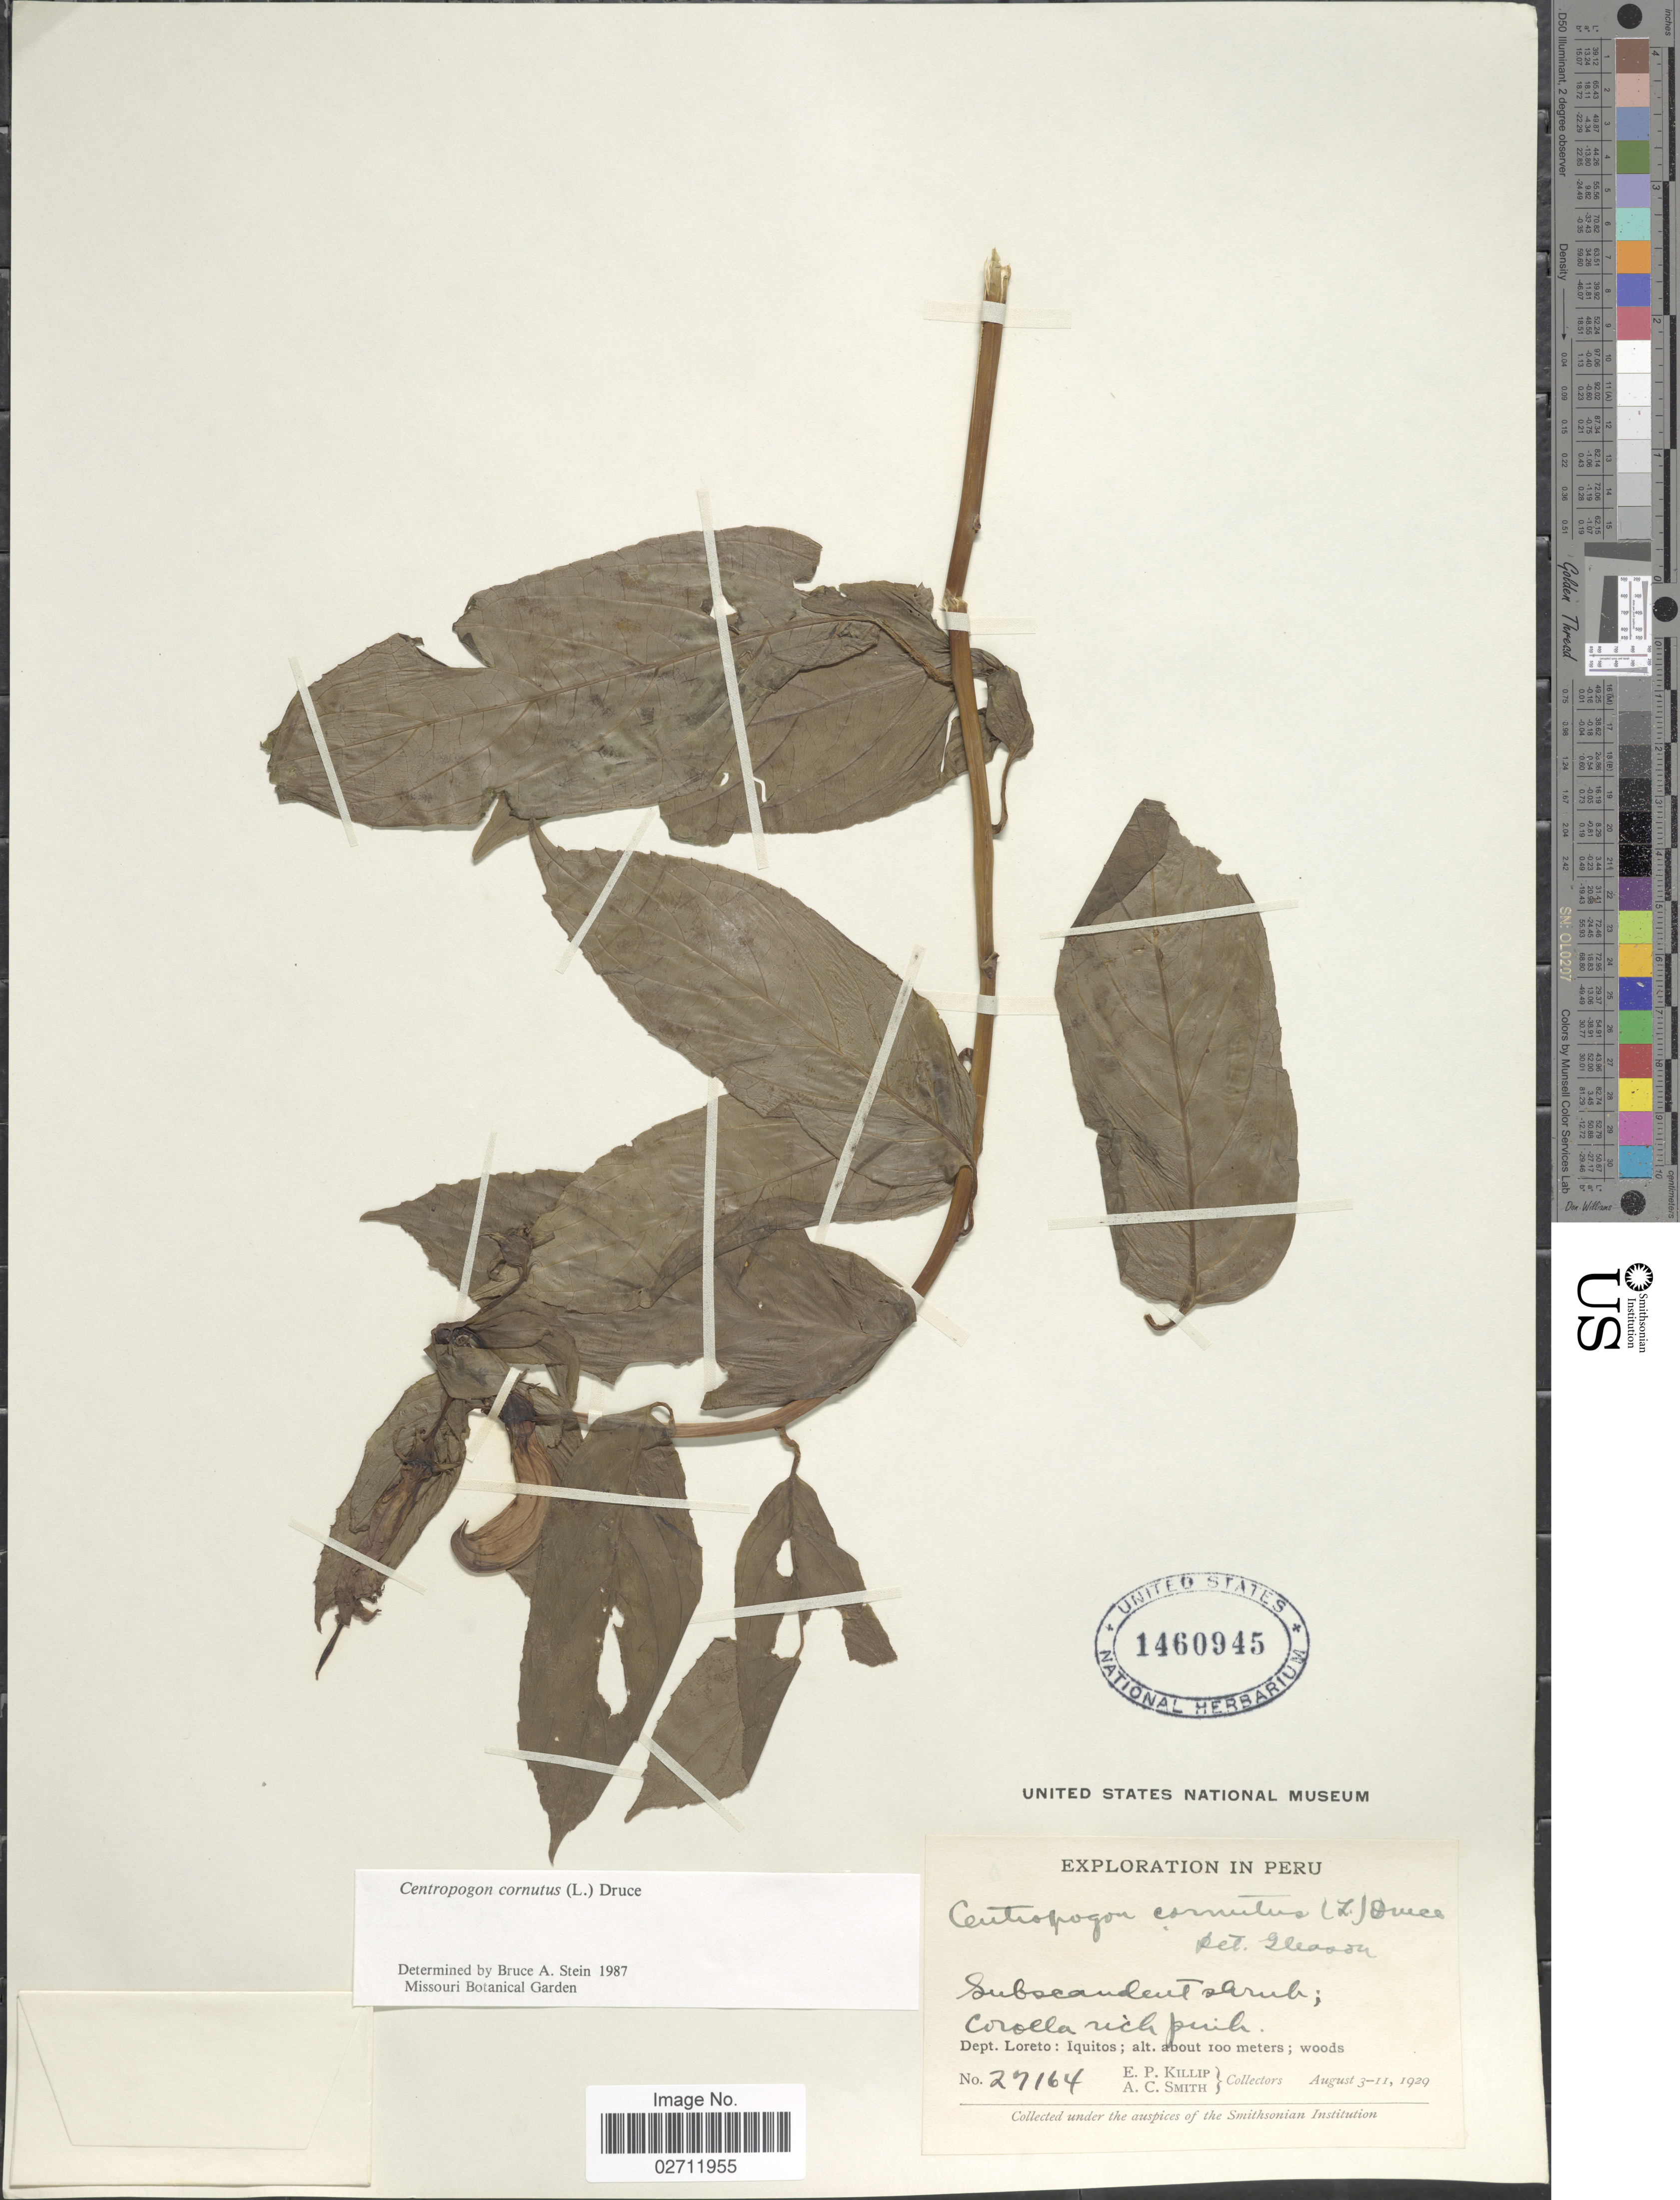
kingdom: Plantae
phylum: Tracheophyta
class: Magnoliopsida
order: Asterales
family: Campanulaceae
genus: Centropogon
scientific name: Centropogon cornutus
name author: (L.) Druce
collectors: E. P. Killip & A. C. Smith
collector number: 27164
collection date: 1929-08-03/1929-08-11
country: Peru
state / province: Loreto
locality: Iquitos.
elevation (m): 100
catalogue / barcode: US 1460945